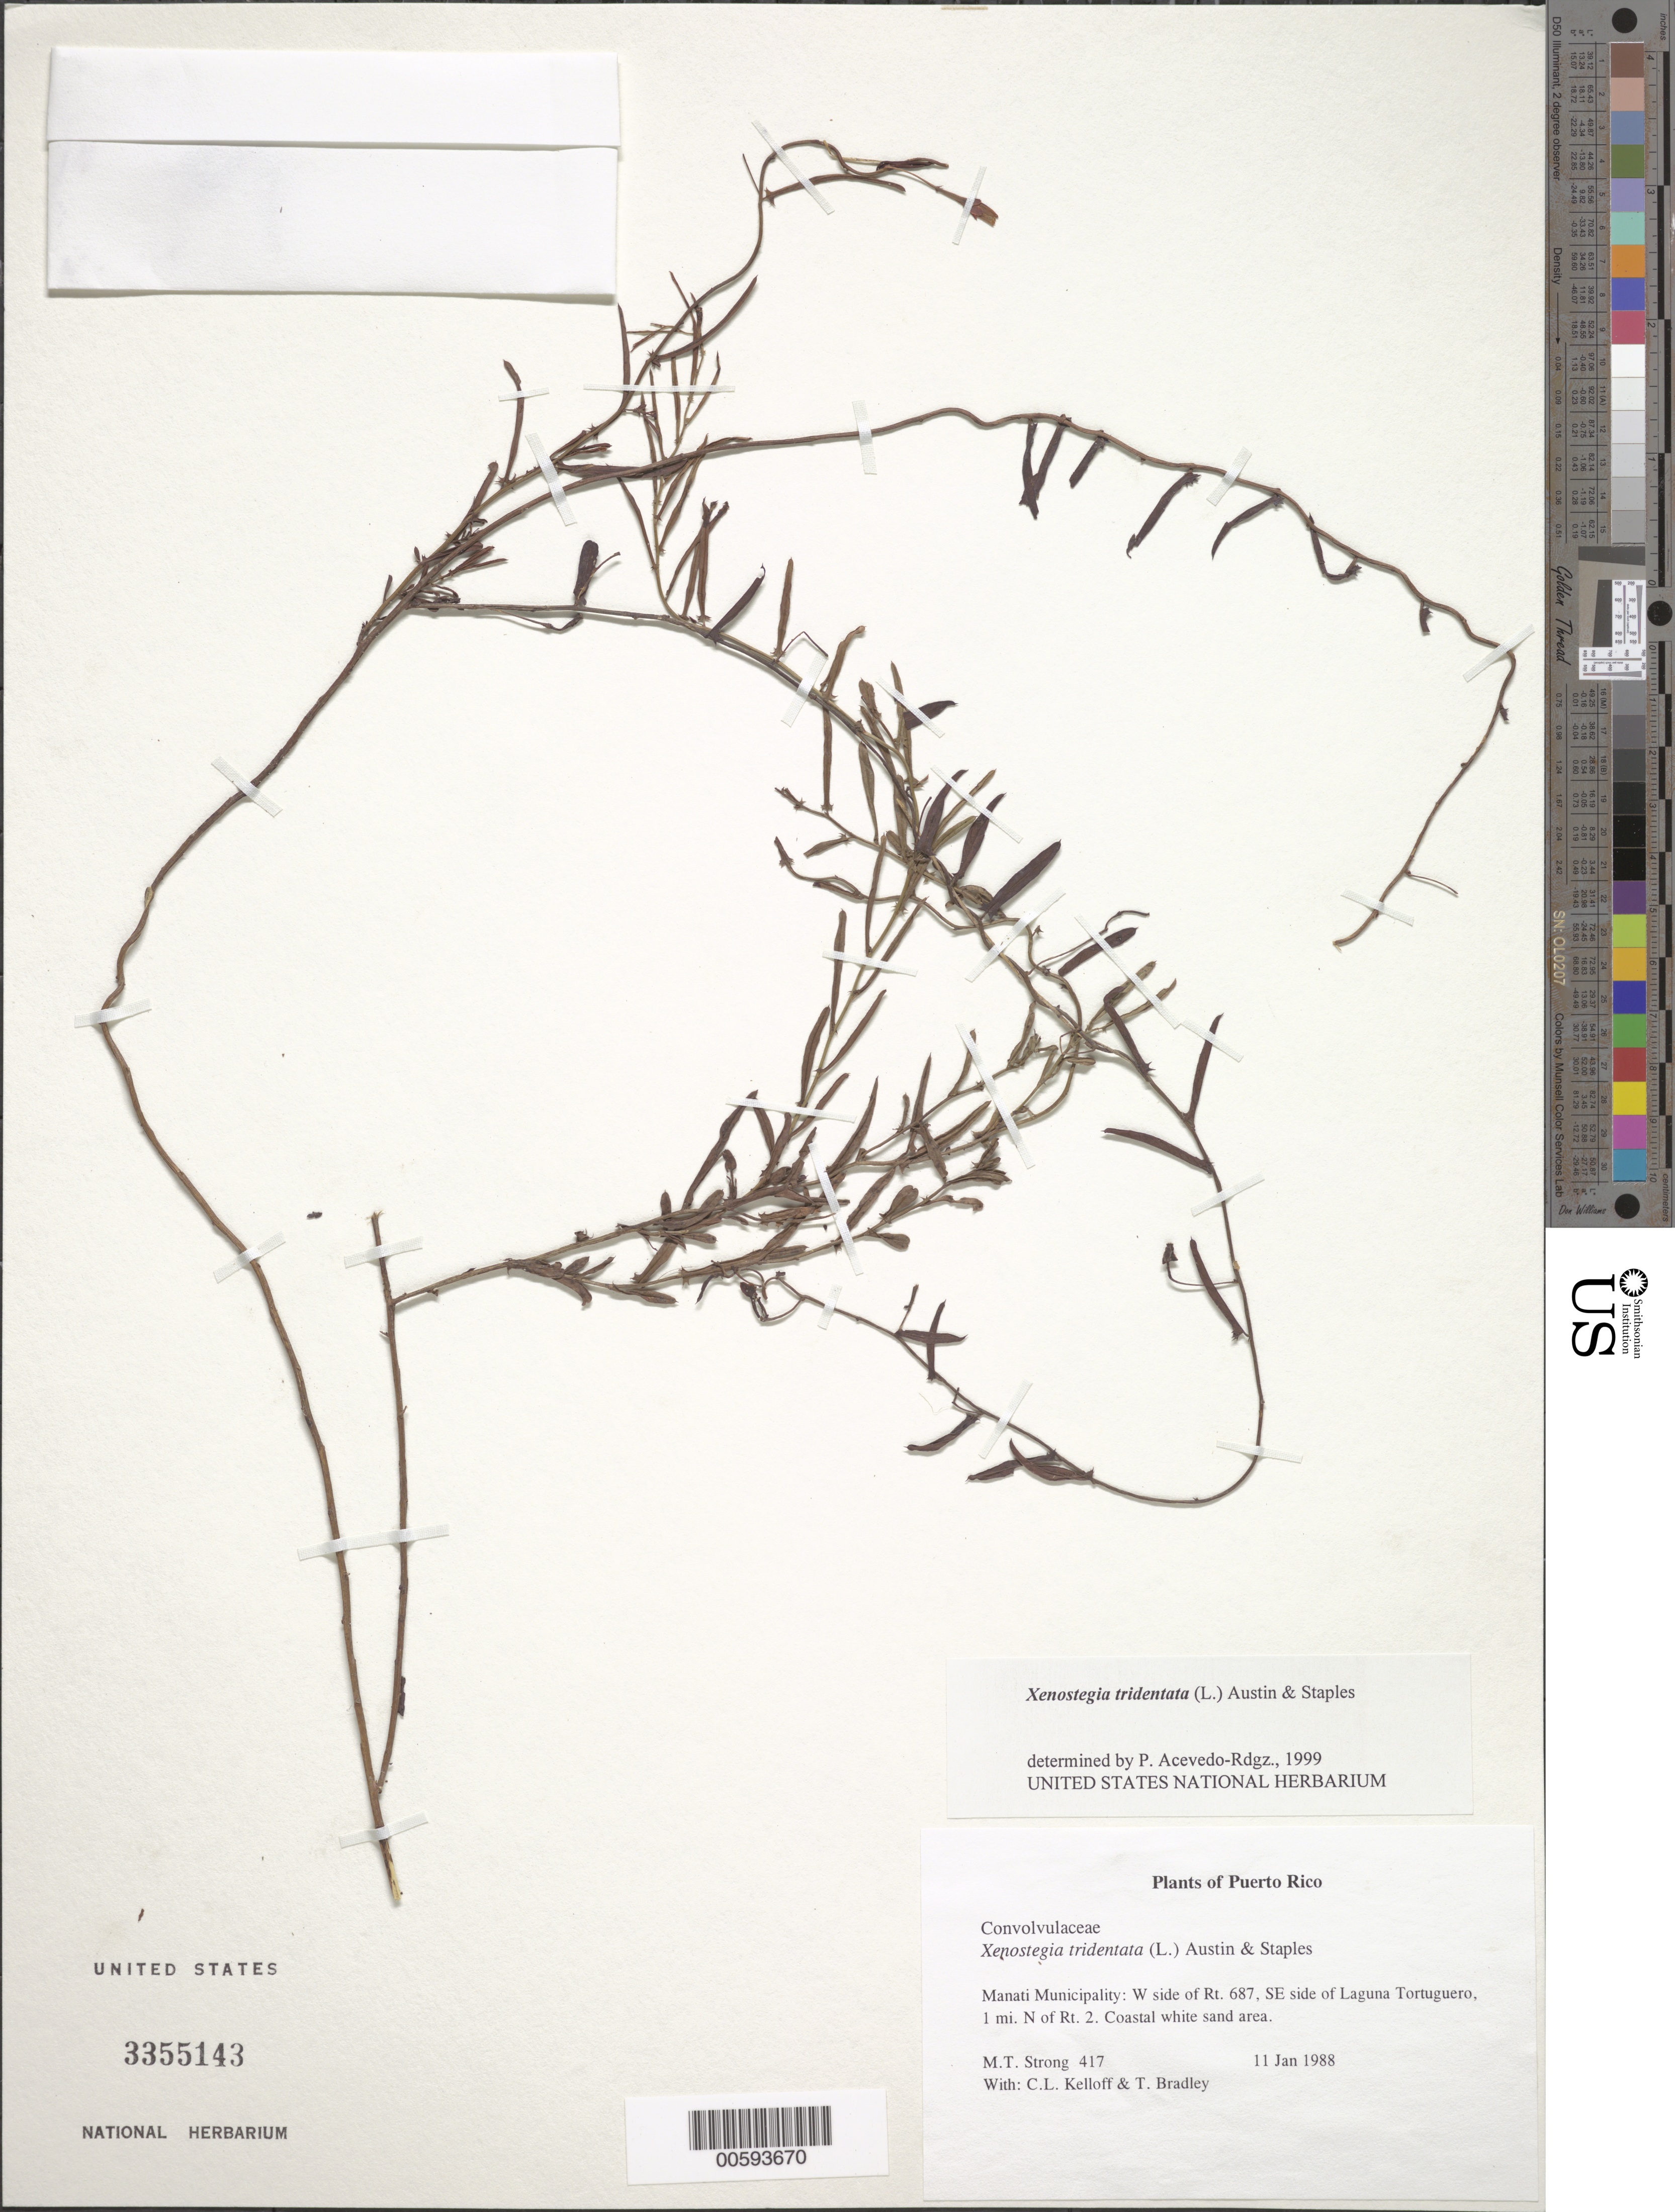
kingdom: Plantae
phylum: Tracheophyta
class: Magnoliopsida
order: Solanales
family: Convolvulaceae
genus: Xenostegia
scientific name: Xenostegia tridentata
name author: (L.) D.F. Austin & Staples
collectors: M. T. Strong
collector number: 417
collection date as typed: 11 Jan 1988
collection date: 1988-01-11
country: Puerto Rico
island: Greater Antilles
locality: Manati Municipality: W side of Rt. 687, SE side of Laguna Tortuguero, 1 mi. N of Rt. 2.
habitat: coastal white sand area.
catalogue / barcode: US 3355143